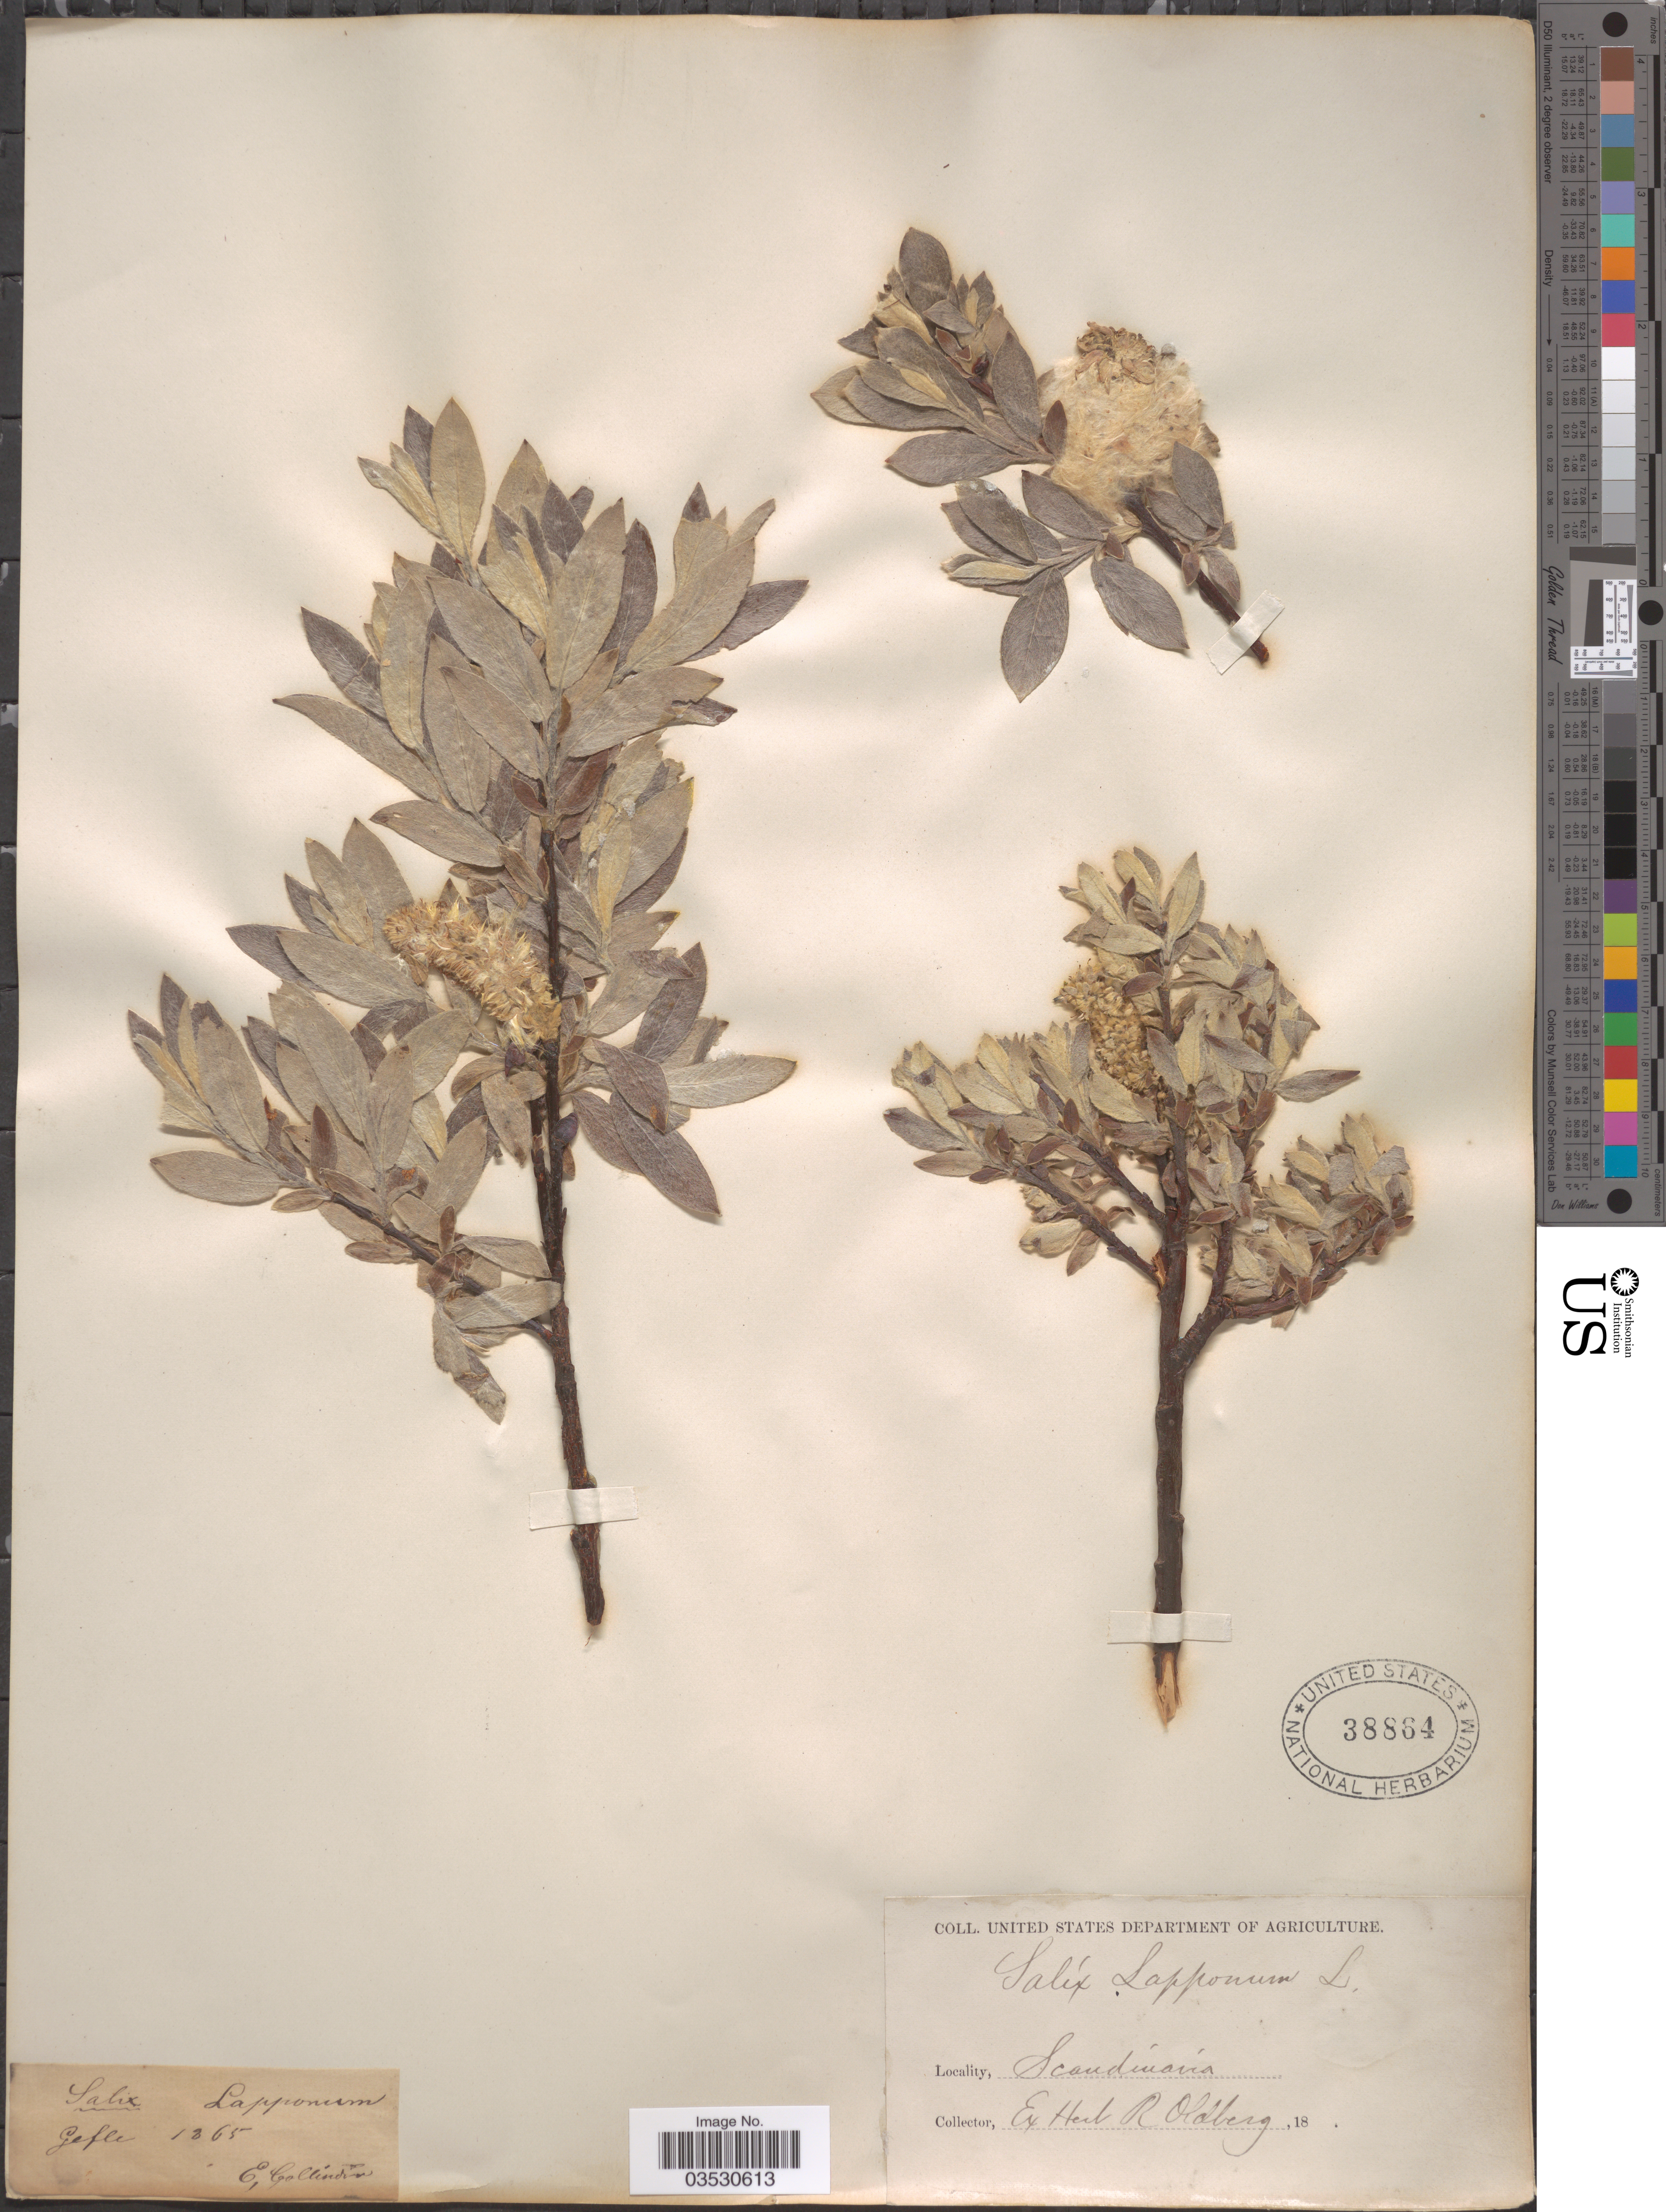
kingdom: Plantae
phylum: Tracheophyta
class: Magnoliopsida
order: Malpighiales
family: Salicaceae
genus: Salix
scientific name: Salix lapponum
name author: L.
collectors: E. Collinder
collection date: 1865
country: Sweden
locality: Gefle, Scandinavicae.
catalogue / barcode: US 38864